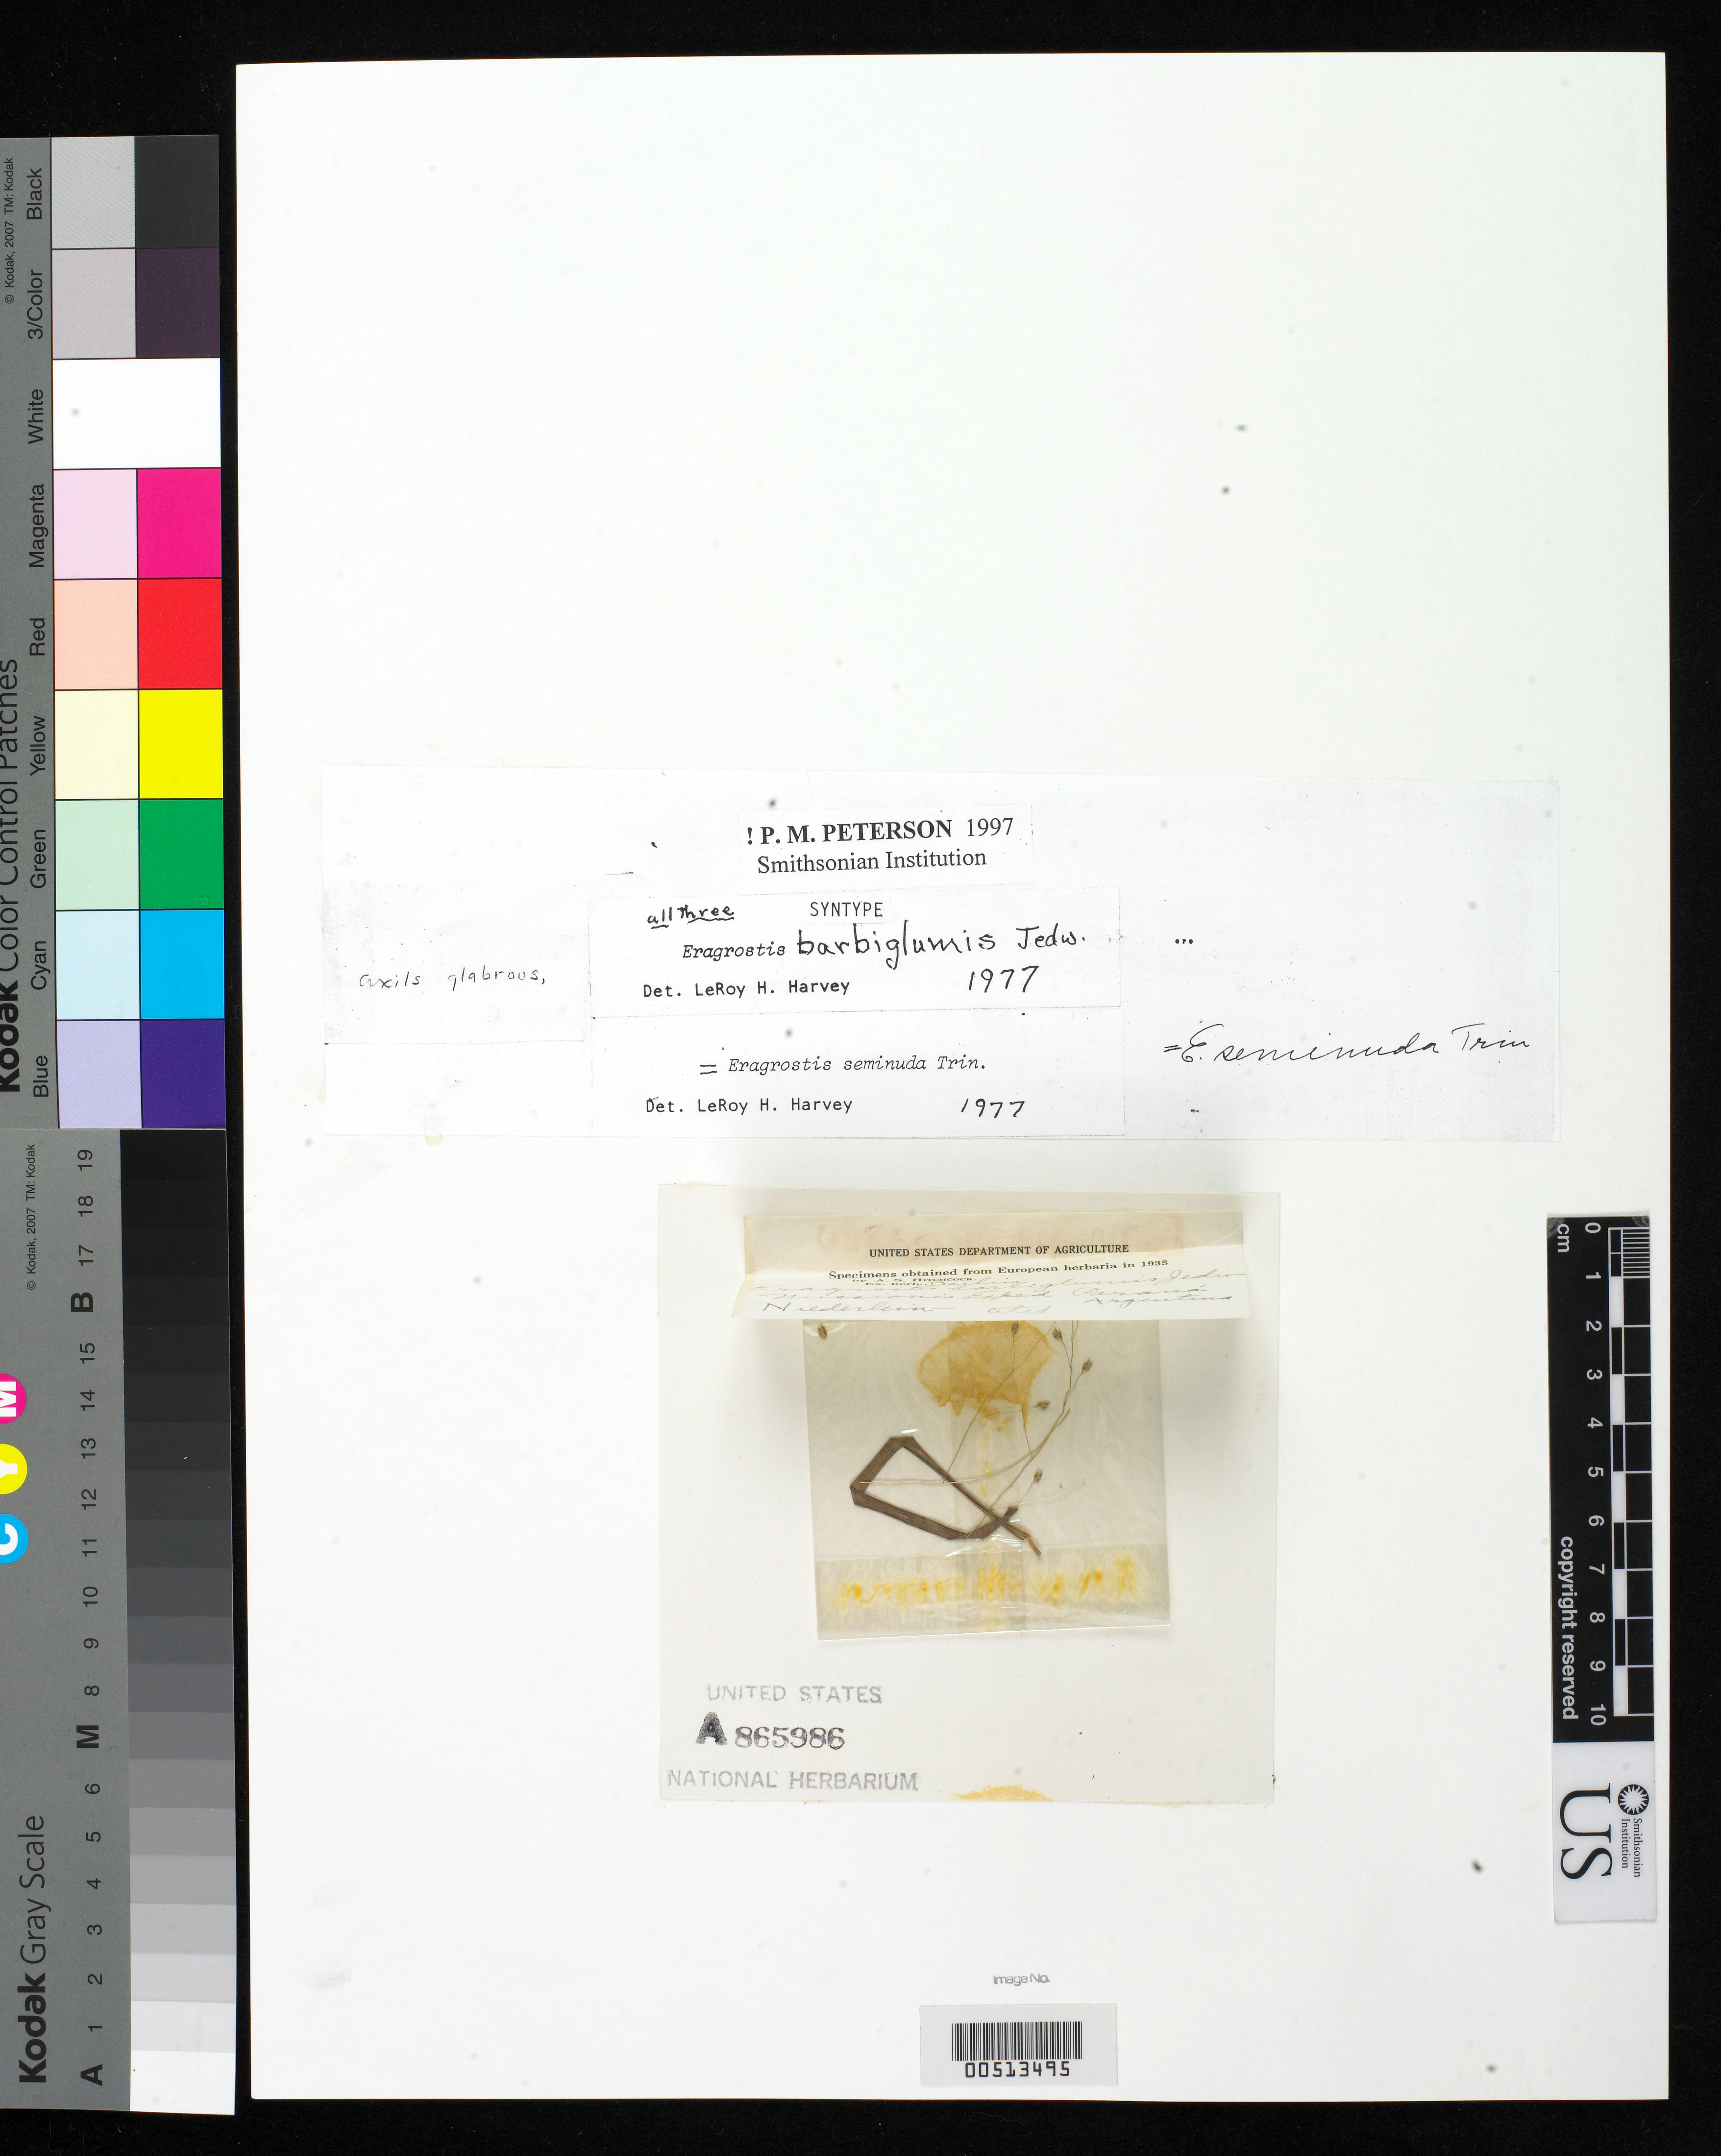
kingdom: Plantae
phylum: Tracheophyta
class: Liliopsida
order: Poales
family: Poaceae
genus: Eragrostis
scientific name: Eragrostis barbiglumis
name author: Jedwabn.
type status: Type Fragment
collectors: W. Niederlein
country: Brazil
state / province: Paraná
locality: Missionis Exped.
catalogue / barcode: US 865986A